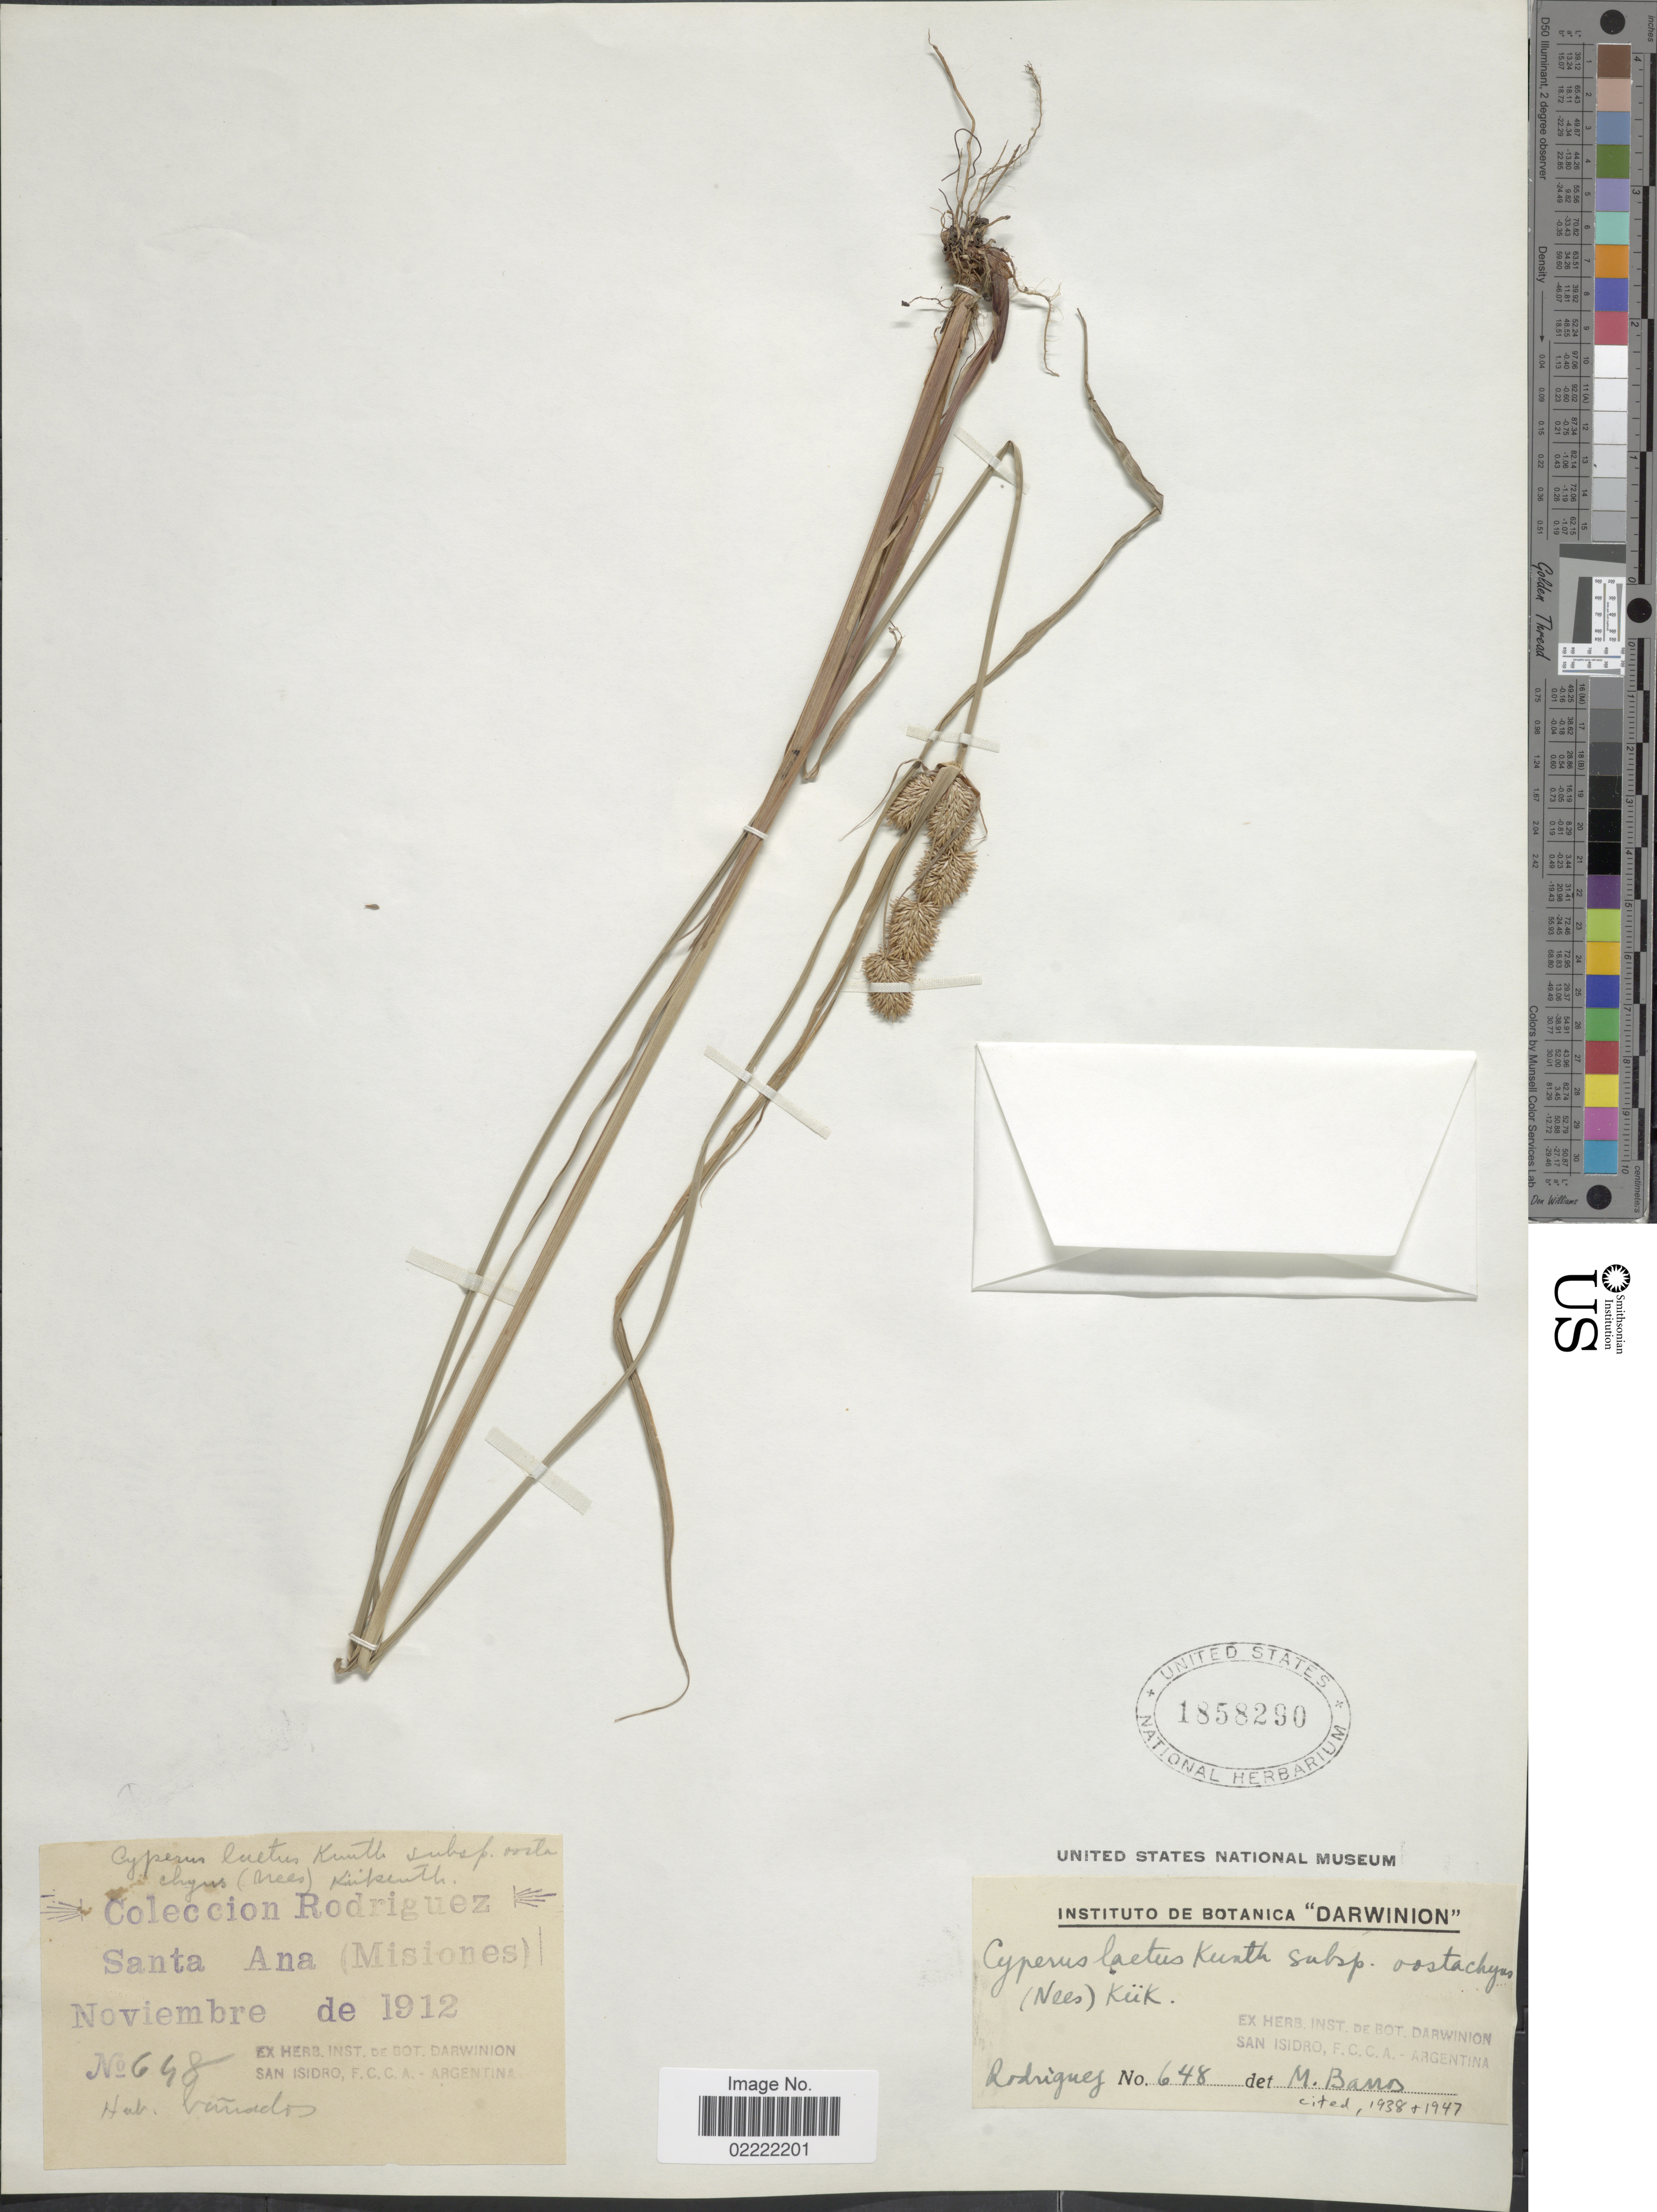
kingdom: Plantae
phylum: Tracheophyta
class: Liliopsida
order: Poales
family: Cyperaceae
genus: Cyperus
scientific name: Cyperus laetus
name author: J. Presl & C. Presl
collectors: Rodriguez, --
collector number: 648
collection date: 1912-11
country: Argentina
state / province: Misiones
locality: Santa Ana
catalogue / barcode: US 1858290